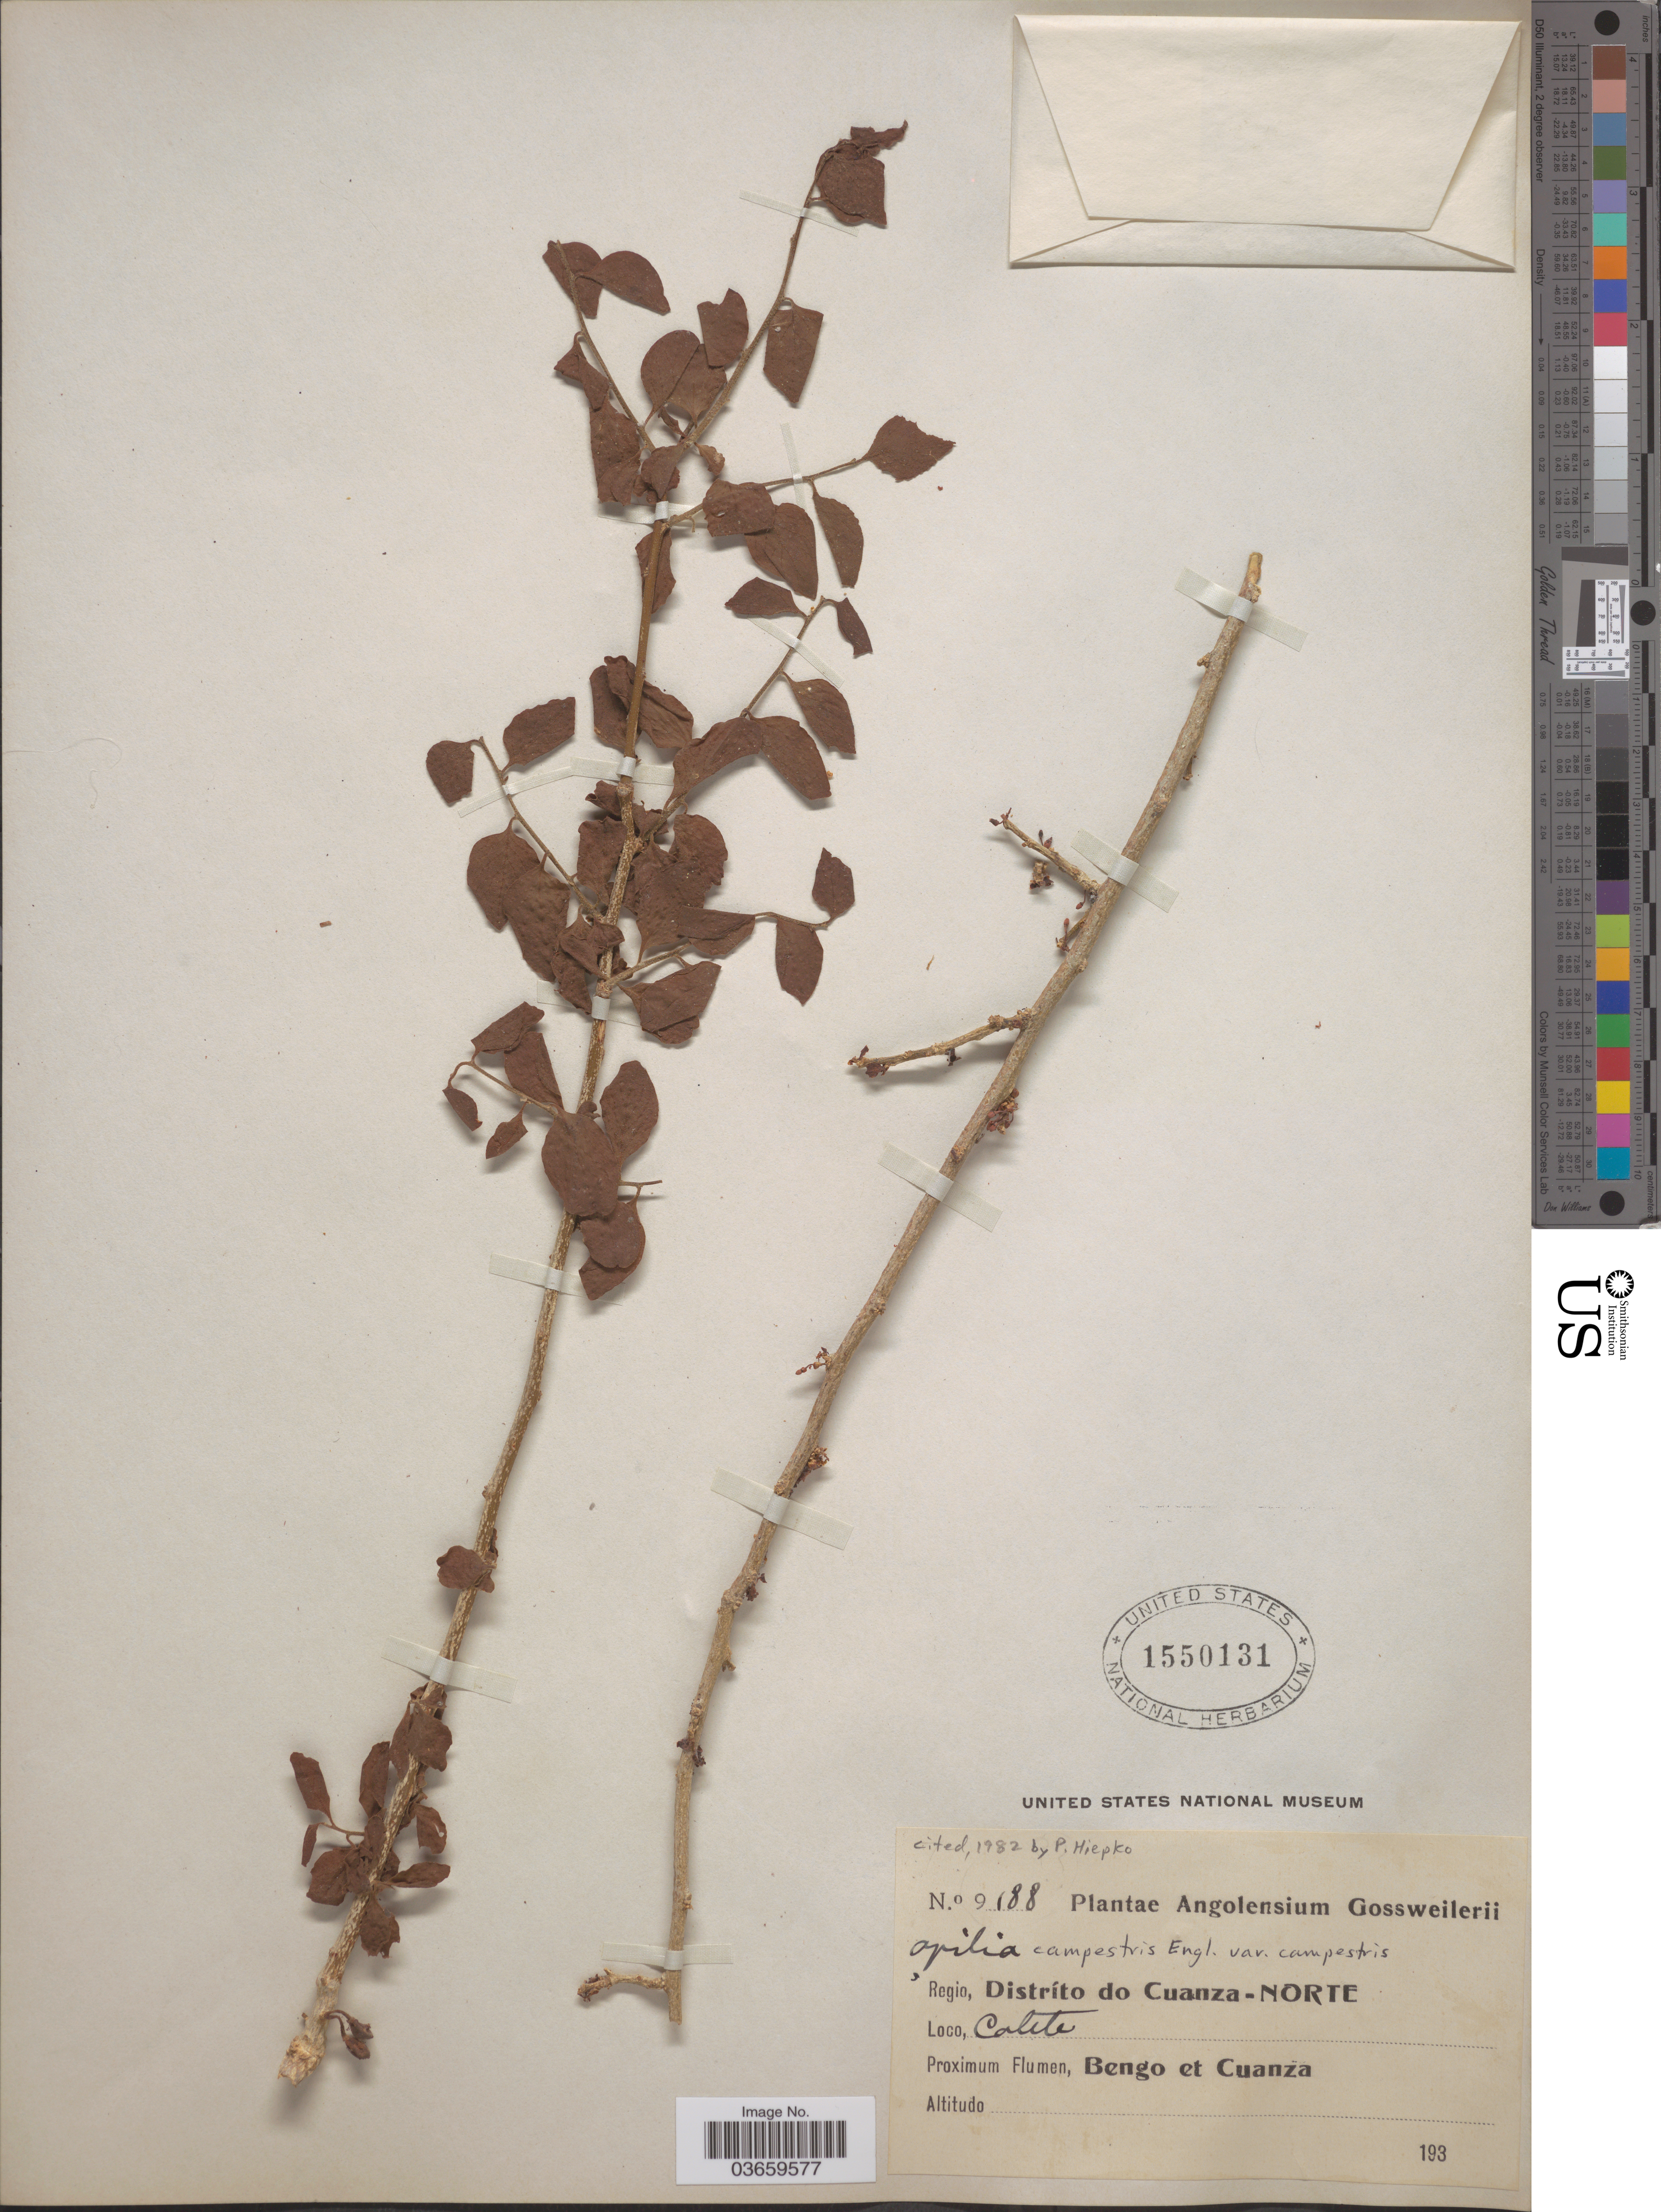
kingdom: Plantae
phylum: Tracheophyta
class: Magnoliopsida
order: Santalales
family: Opiliaceae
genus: Opilia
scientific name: Opilia campestris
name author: Engl.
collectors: -. Gossweiler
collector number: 9188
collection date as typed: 193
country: Angola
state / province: Cuanza Norte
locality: Regio, Distríto do Cuanza-Norte. Catete. Bengo et Cuanza.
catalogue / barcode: US 1550131